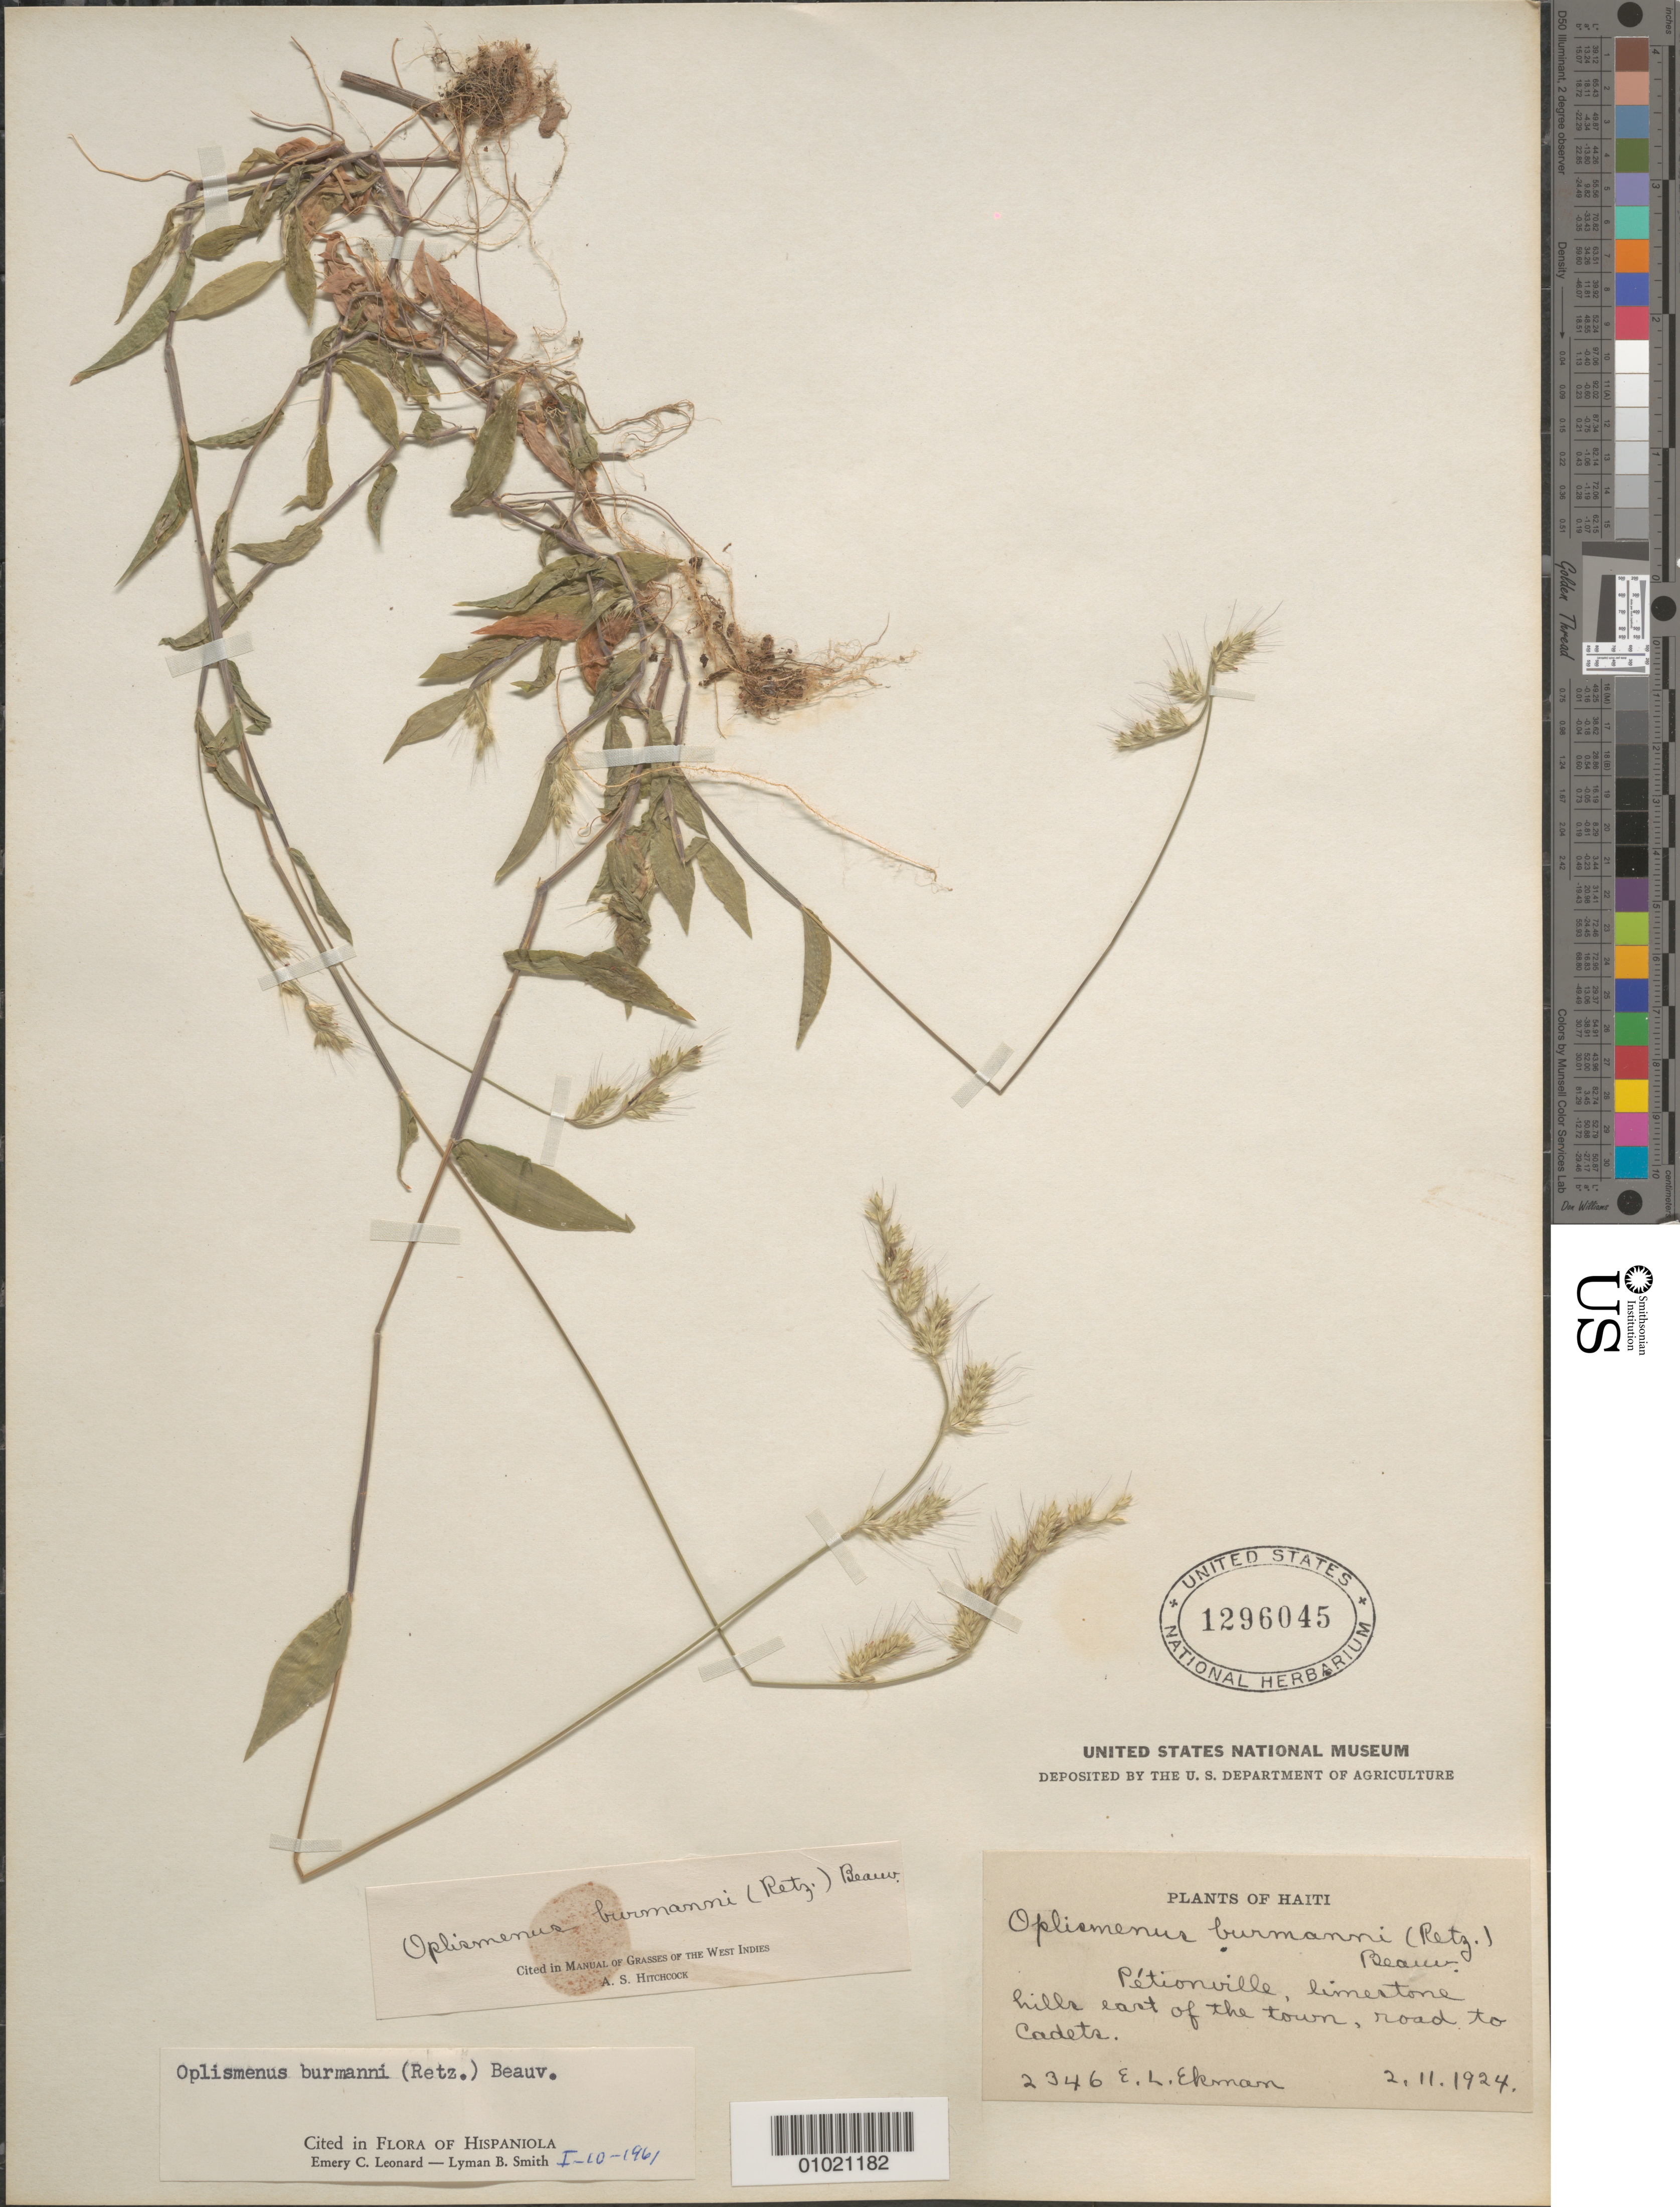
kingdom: Plantae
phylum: Tracheophyta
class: Liliopsida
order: Poales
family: Poaceae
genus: Oplismenus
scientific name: Oplismenus burmannii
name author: (Retz.) P. Beauv.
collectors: E. L. Ekman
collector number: H 2346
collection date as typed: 02 Nov 1924 or 11 Feb 1924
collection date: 1924-02-11 or 1924-11-02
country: Haiti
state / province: Óuest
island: Hispaniola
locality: Petionville, limestone hills east of the town, road to Cadeta.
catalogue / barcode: US 1296045